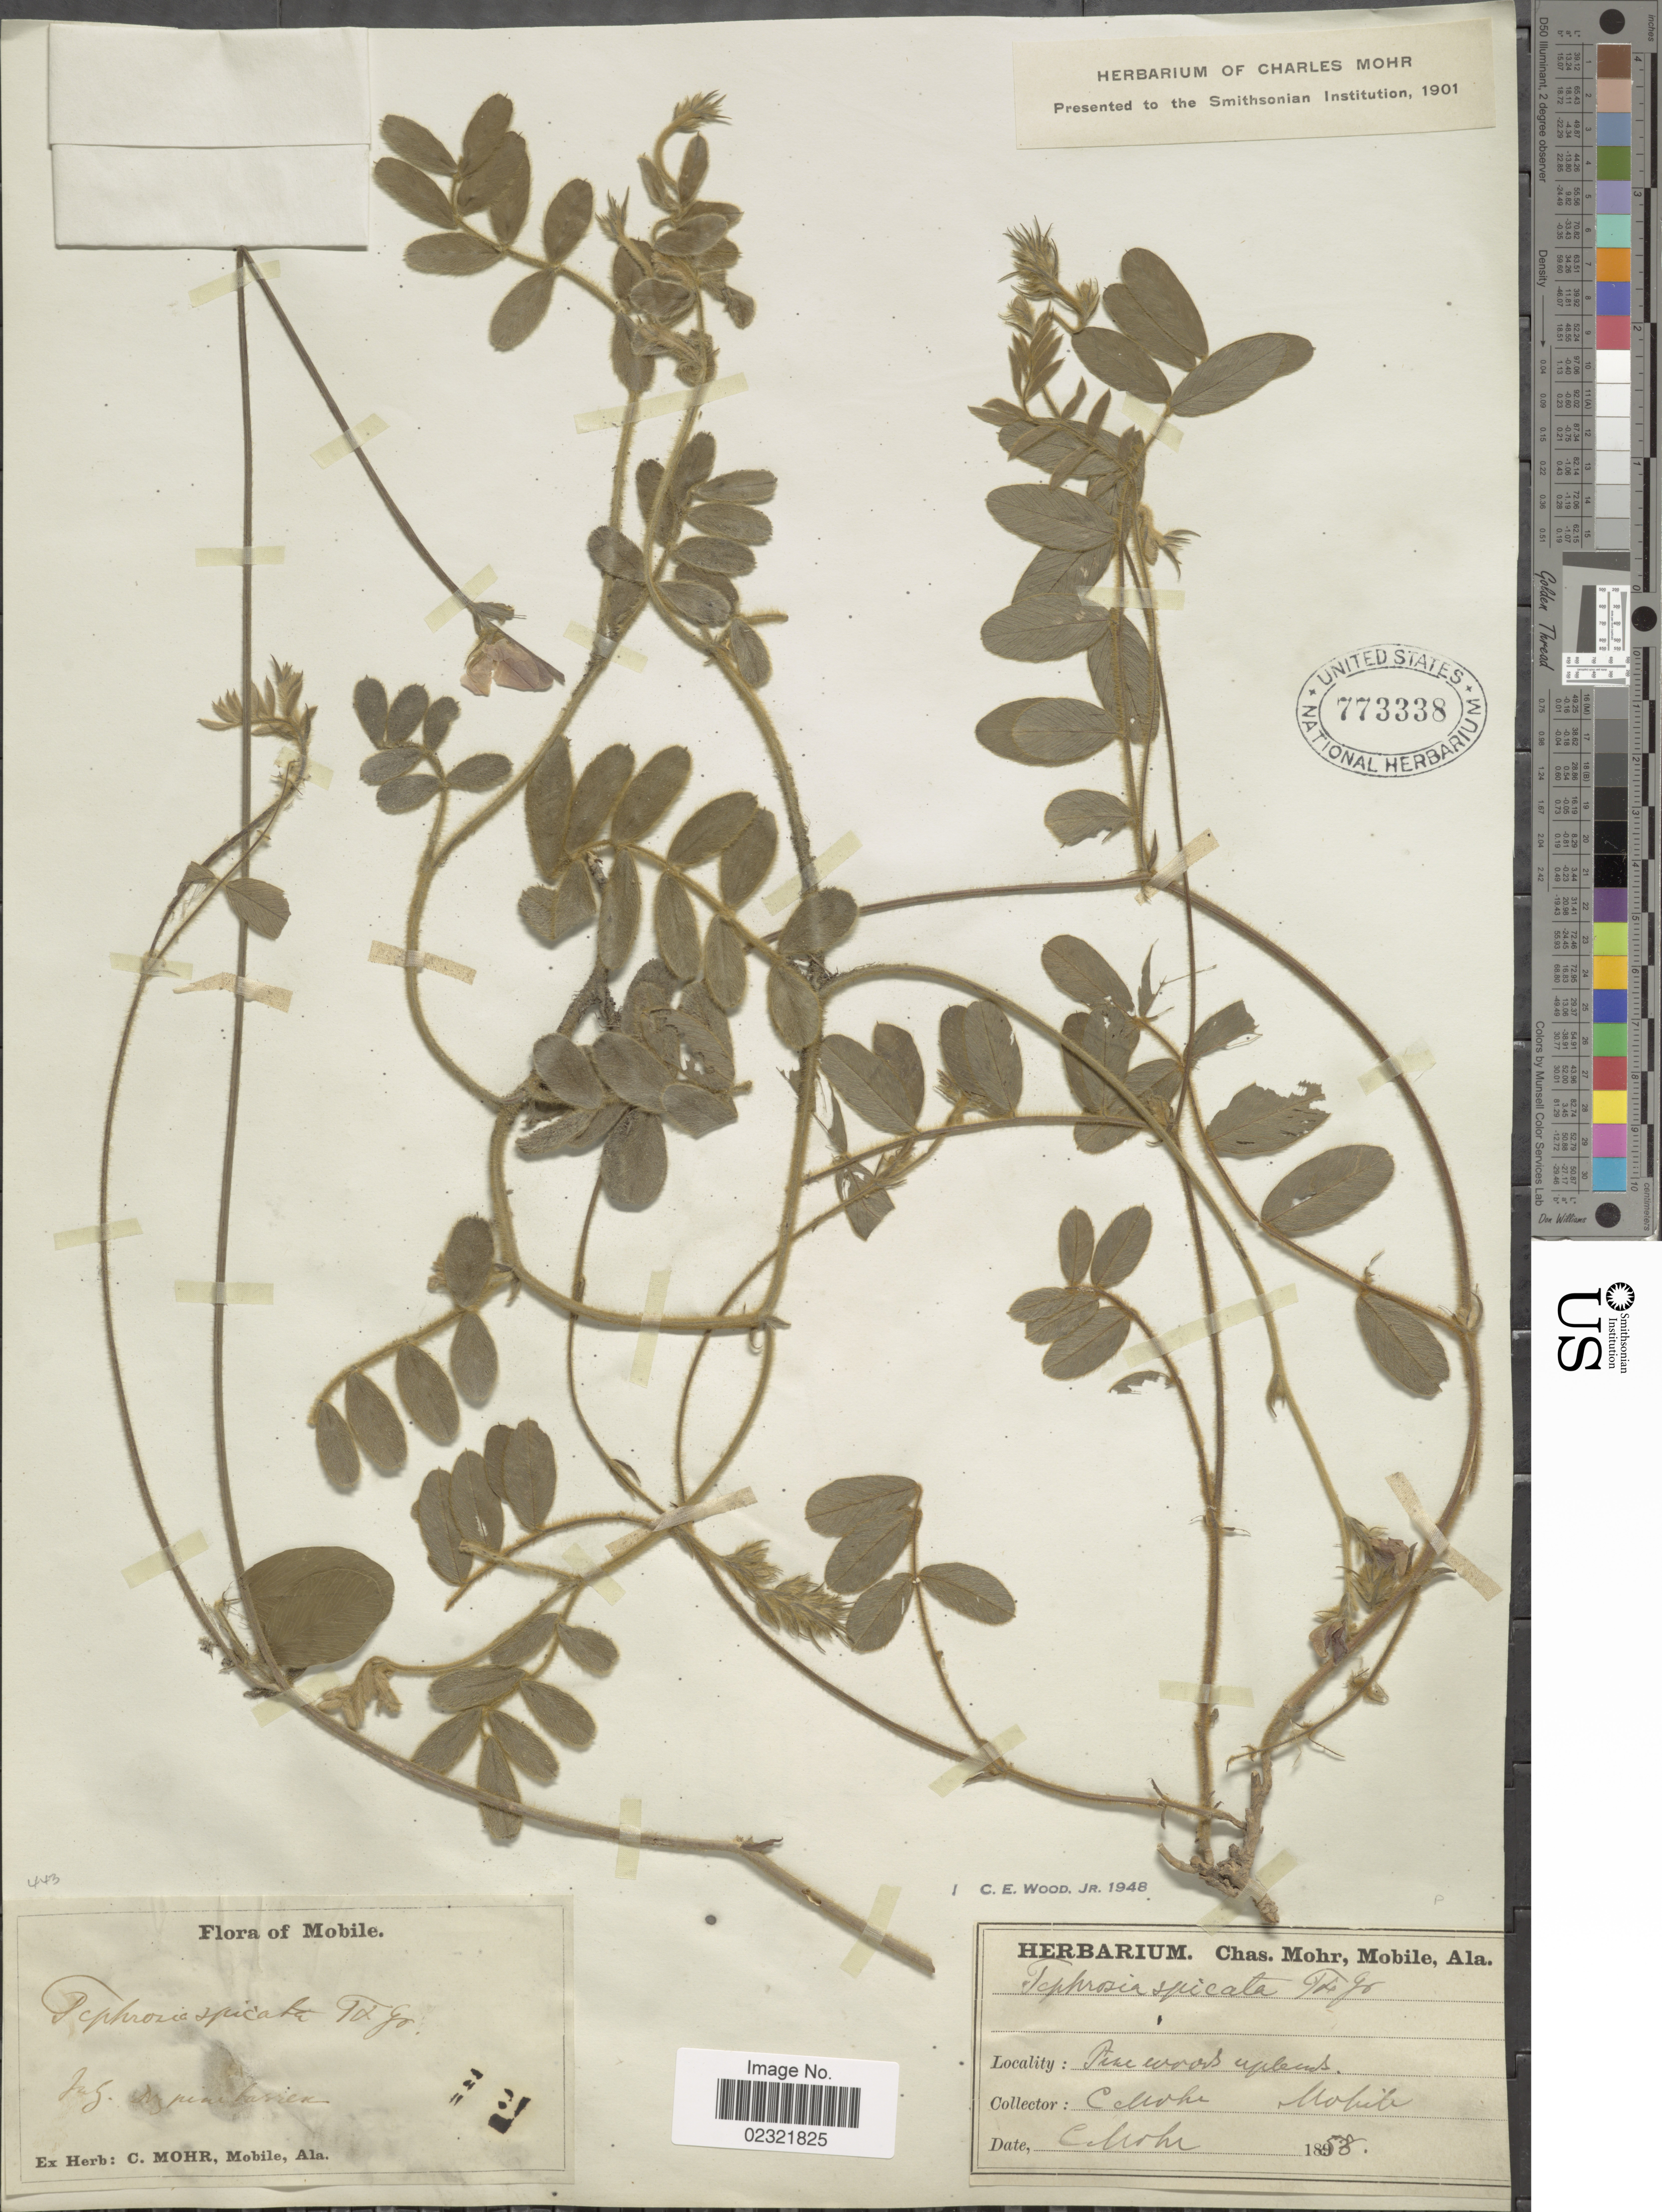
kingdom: Plantae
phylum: Tracheophyta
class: Magnoliopsida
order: Fabales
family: Fabaceae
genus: Tephrosia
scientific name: Tephrosia spicata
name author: (Walter) Torr. & A. Gray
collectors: C. T. Mohr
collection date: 1858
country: United States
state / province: Alabama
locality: Pine woods uplands, Mobile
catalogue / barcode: US 773338